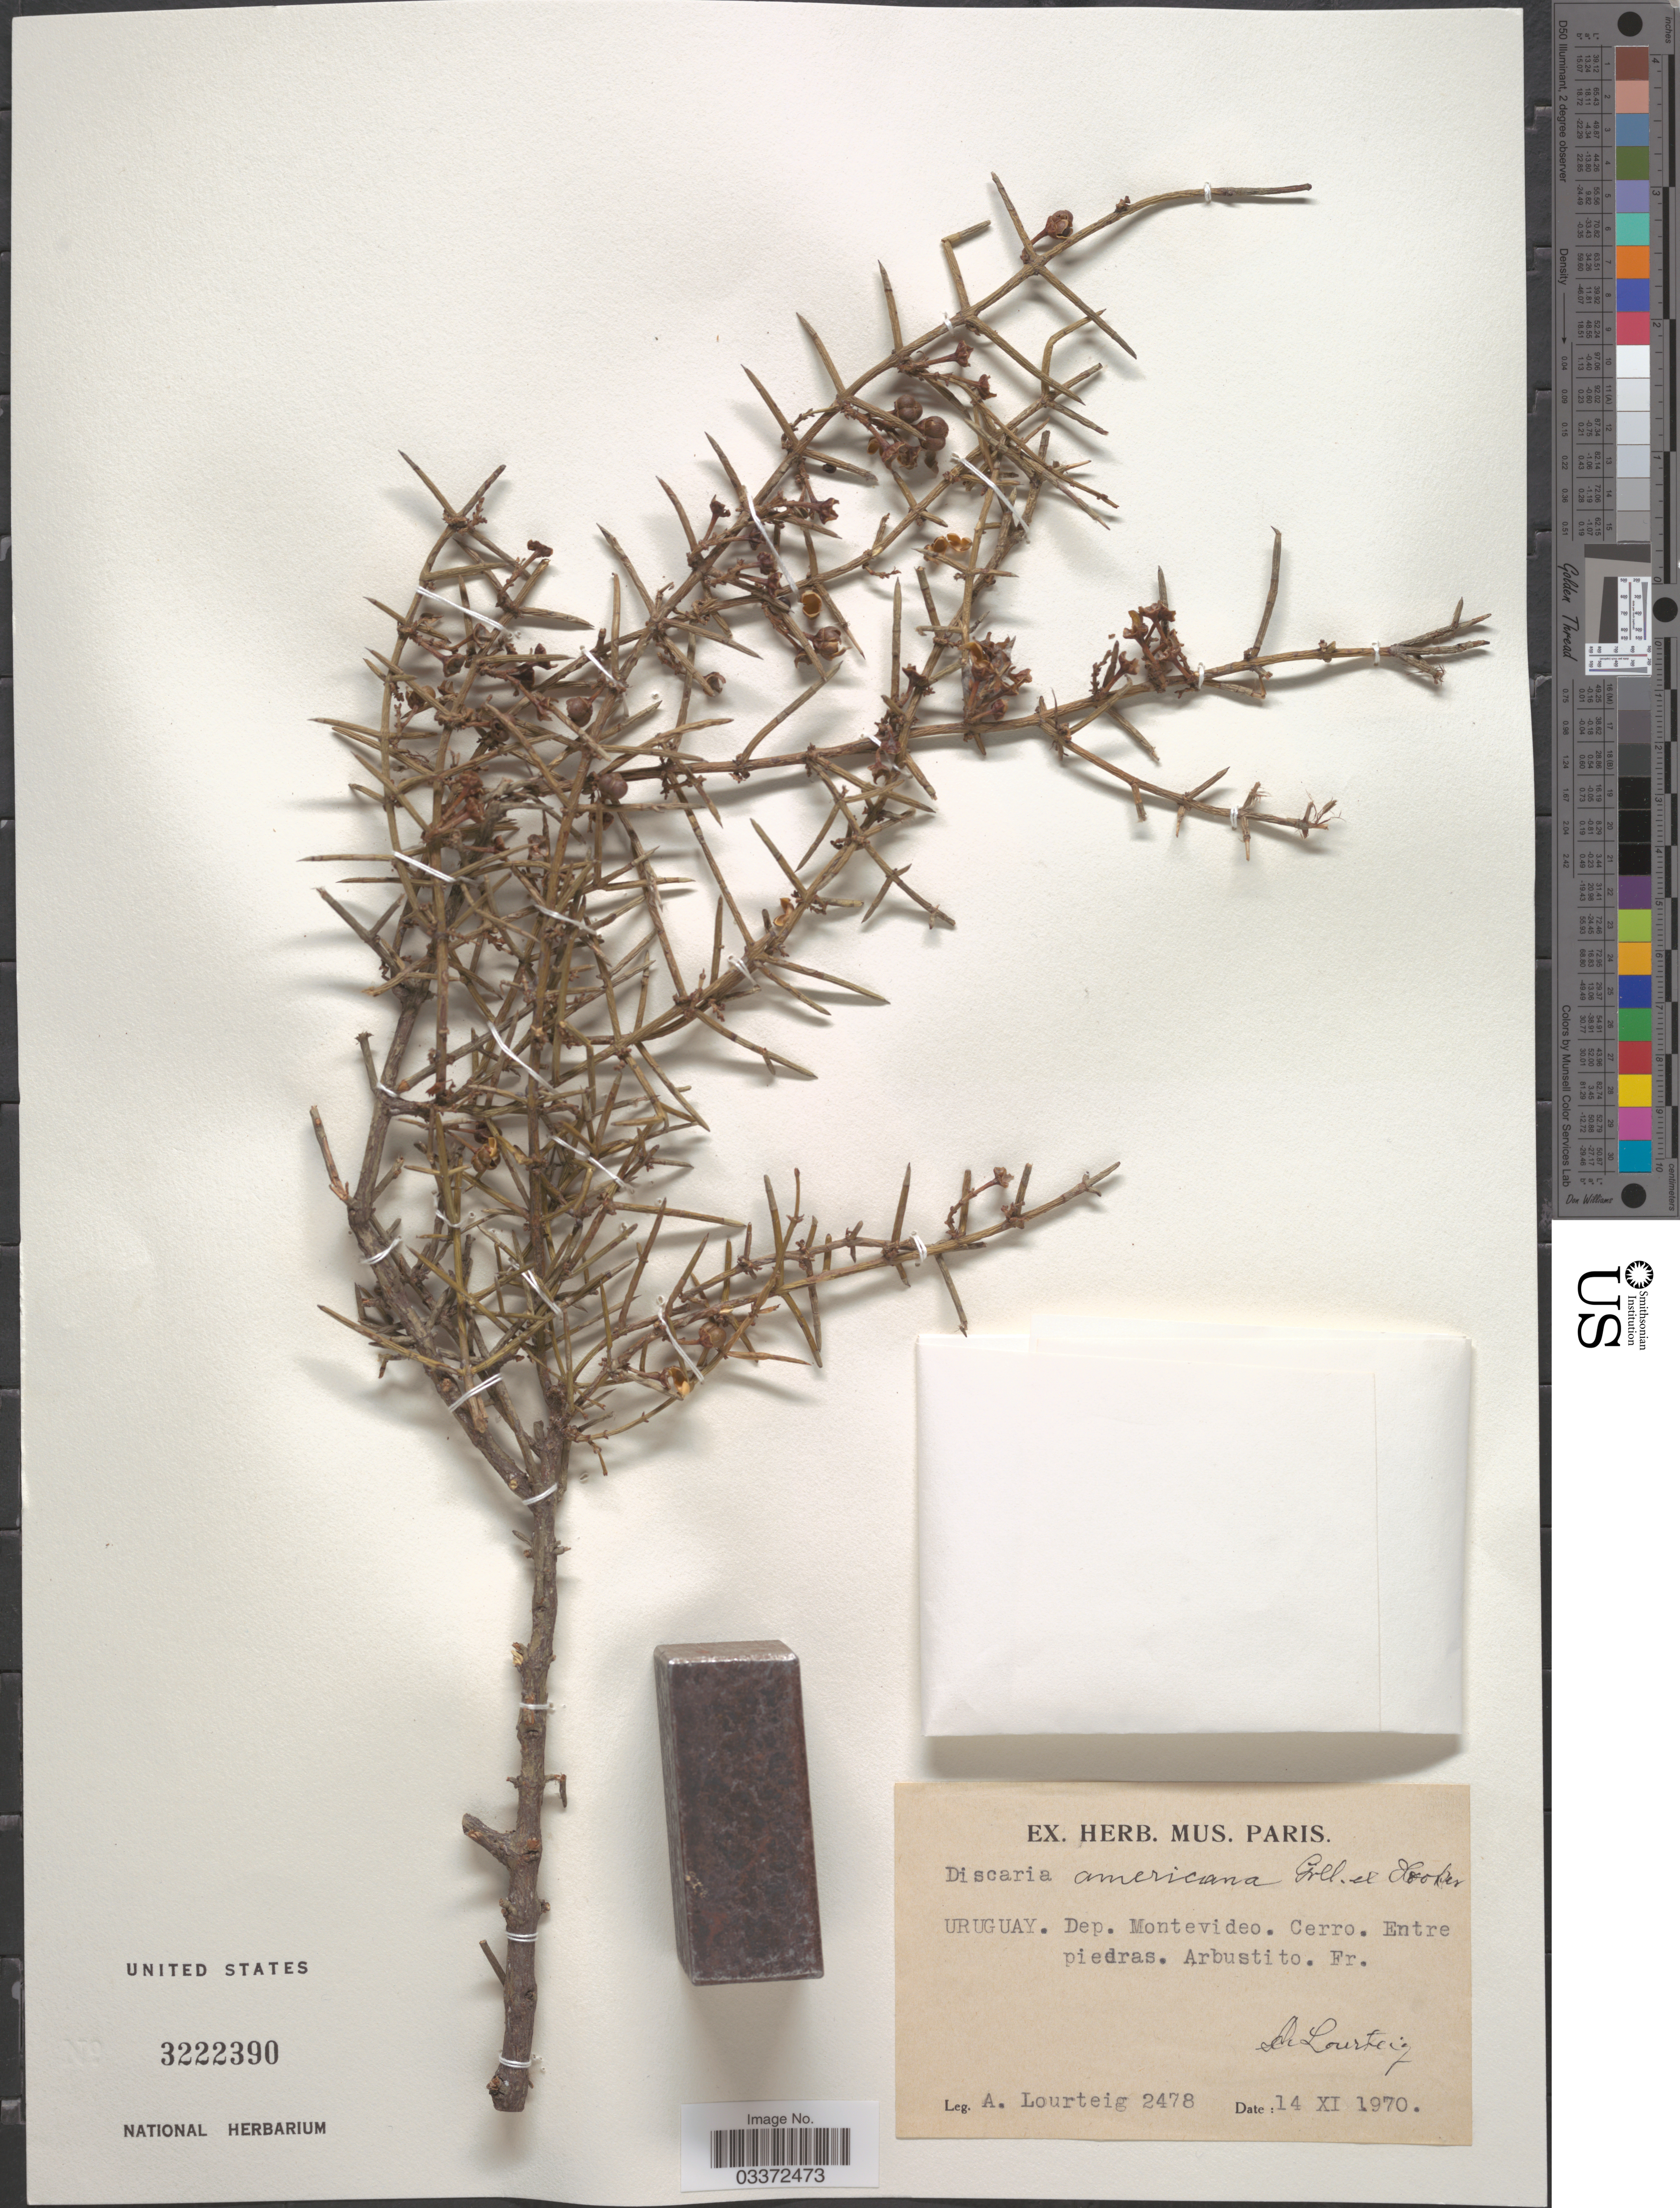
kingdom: Plantae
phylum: Tracheophyta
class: Magnoliopsida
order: Rosales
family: Rhamnaceae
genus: Discaria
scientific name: Discaria americana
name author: Gillies & Hook.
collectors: A. Lourteig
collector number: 2478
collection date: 1970-11-14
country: Uruguay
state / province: Montevideo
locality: Dep. Montevideo. Cerro. Entre piedras.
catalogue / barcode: US 3222390